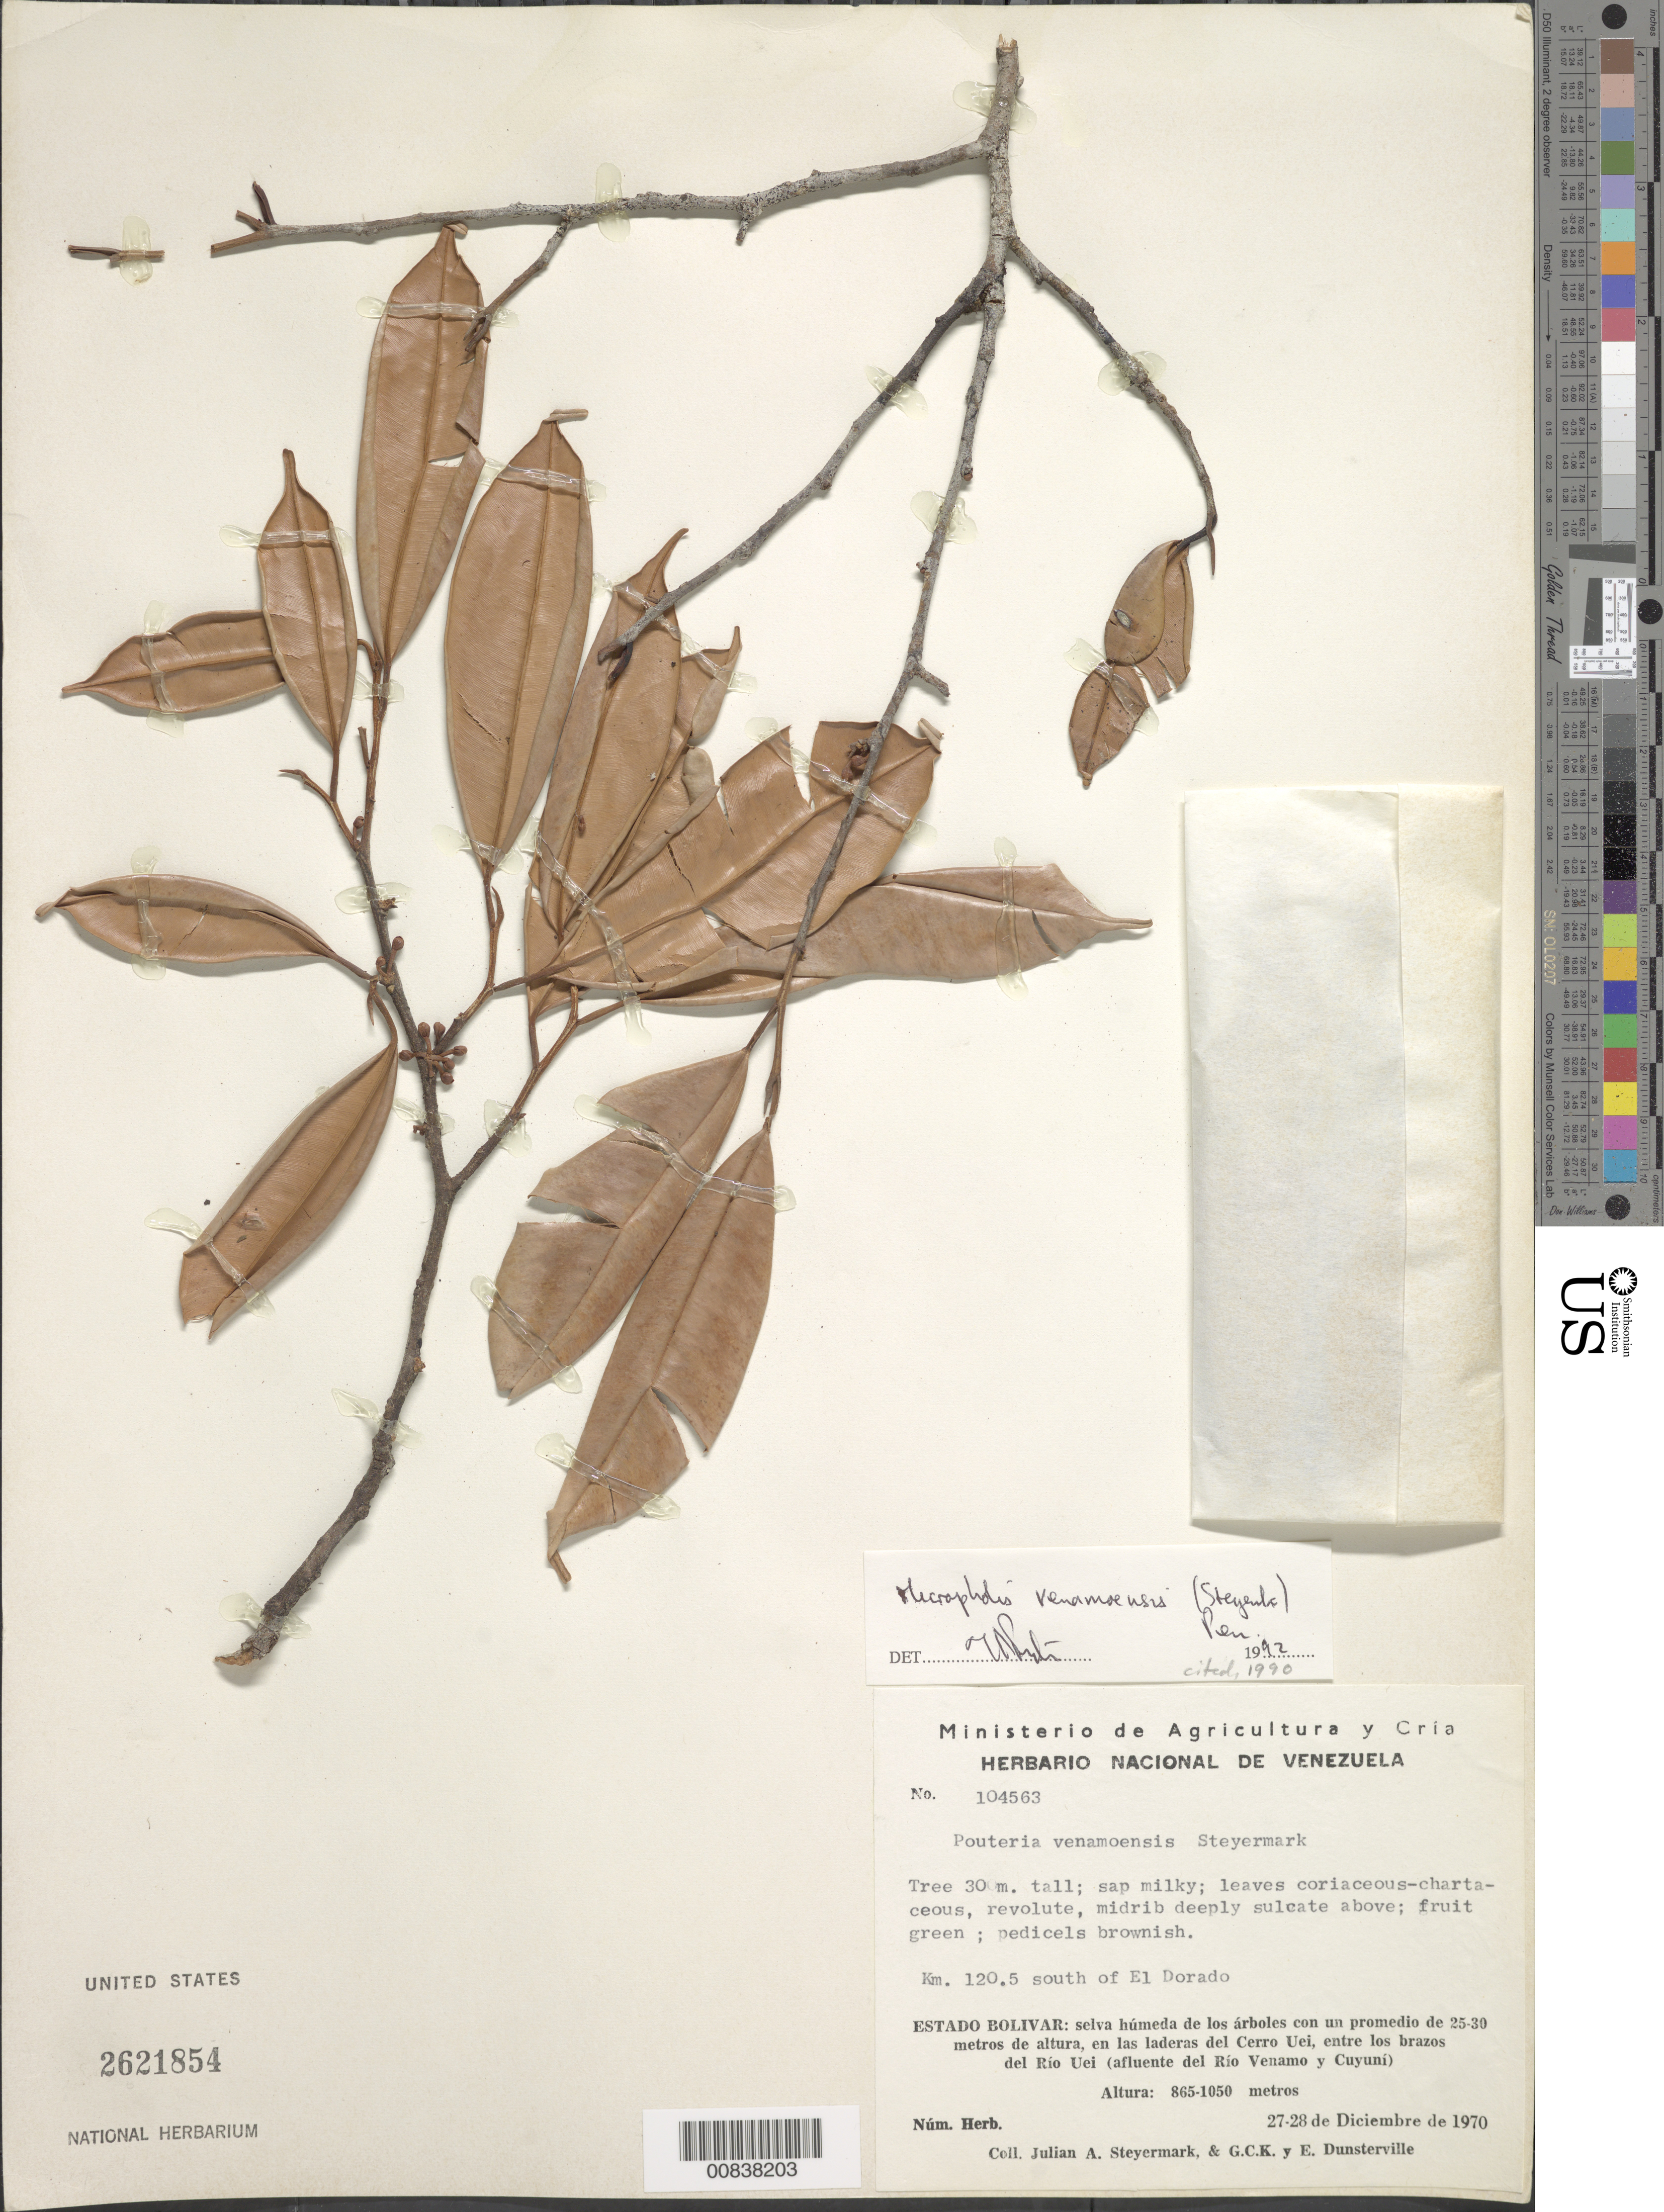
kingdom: Plantae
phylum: Tracheophyta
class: Magnoliopsida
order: Ericales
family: Sapotaceae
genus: Micropholis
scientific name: Micropholis venamoensis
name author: (Steyerm.) T.D. Penn.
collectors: J. Steyermark, G. C. K. Dunsterville & E. Dunsterville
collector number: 104563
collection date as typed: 27-Dec-70 to 28-Dec-70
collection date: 1970-12-27/1970-12-28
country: Venezuela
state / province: Bolívar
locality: Cerro Uei, entre los brazos del Rio Uei (afluente del Rio Venamo y Cuyuni); km 120.5 S of El Dorado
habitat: Selva húmeda de los arboles con un promedio de 25-30m de alt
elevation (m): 865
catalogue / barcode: US 2621854